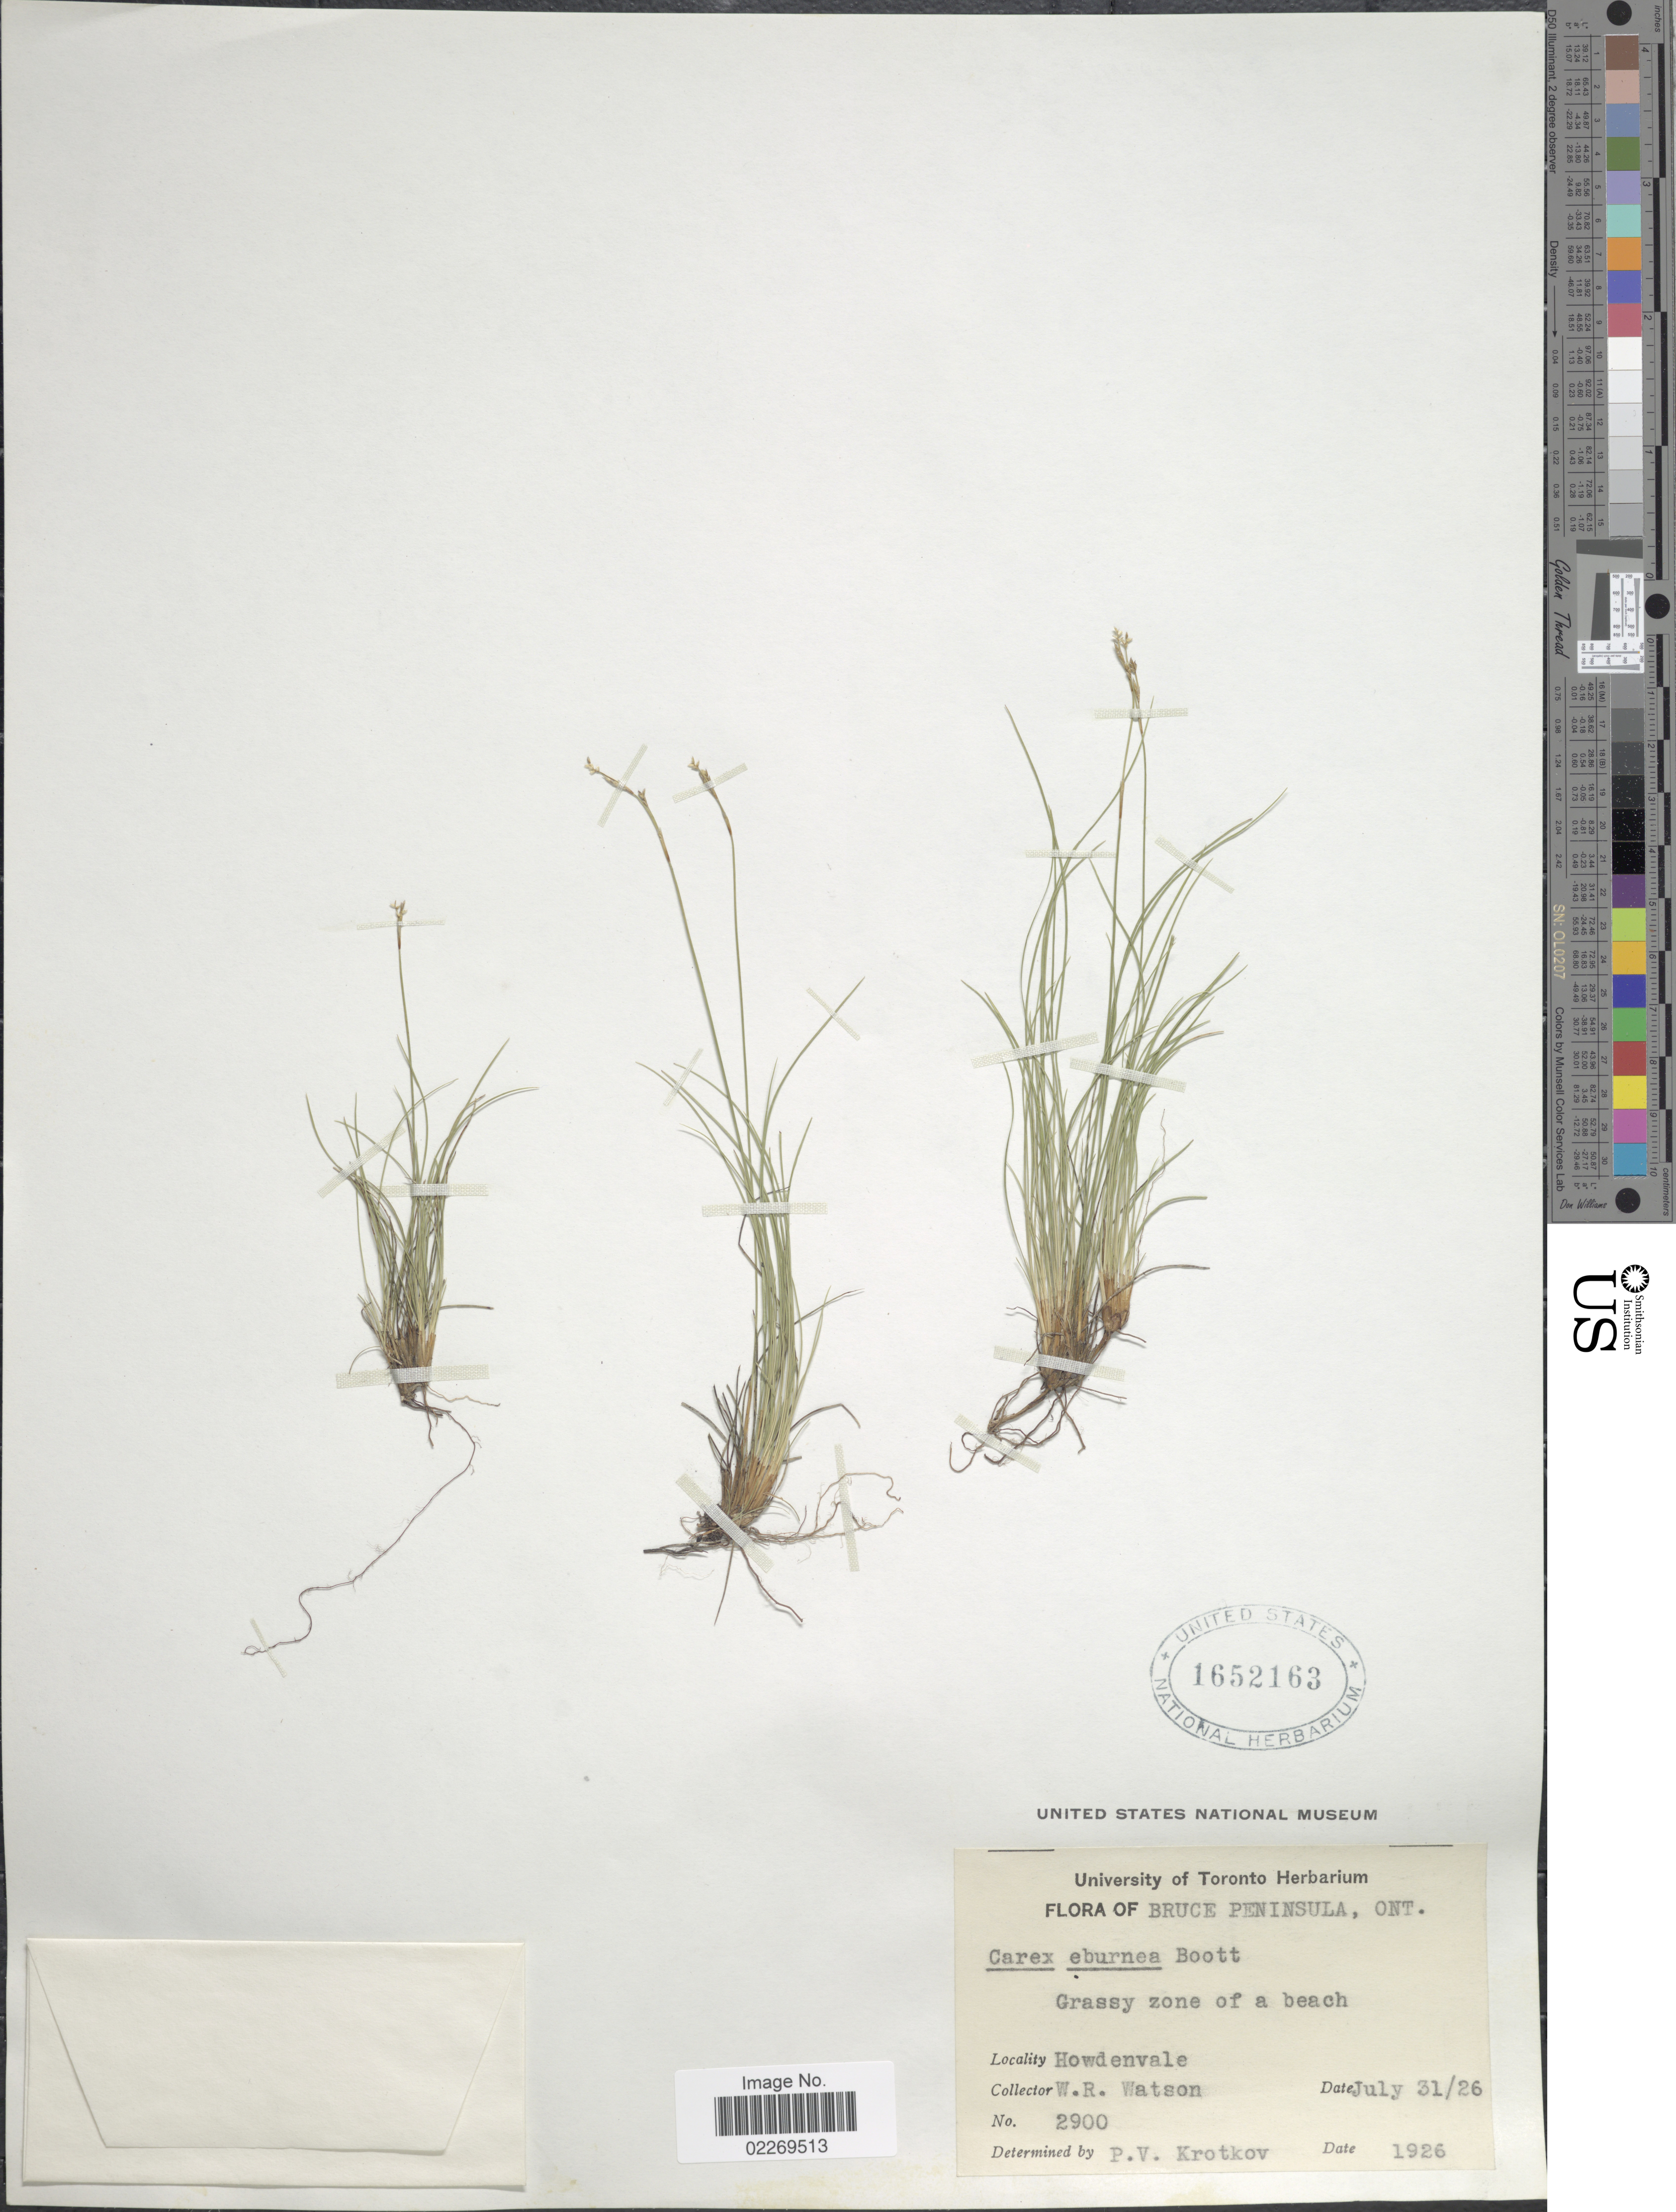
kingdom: Plantae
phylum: Tracheophyta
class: Liliopsida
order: Poales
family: Cyperaceae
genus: Carex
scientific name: Carex eburnea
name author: Boott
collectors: W. R. Watson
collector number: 2900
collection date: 1926-07-31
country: Canada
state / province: Ontario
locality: Bruce Peninsula, Howdenvale, Grassy zone of a beach.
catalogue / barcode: US 1652163